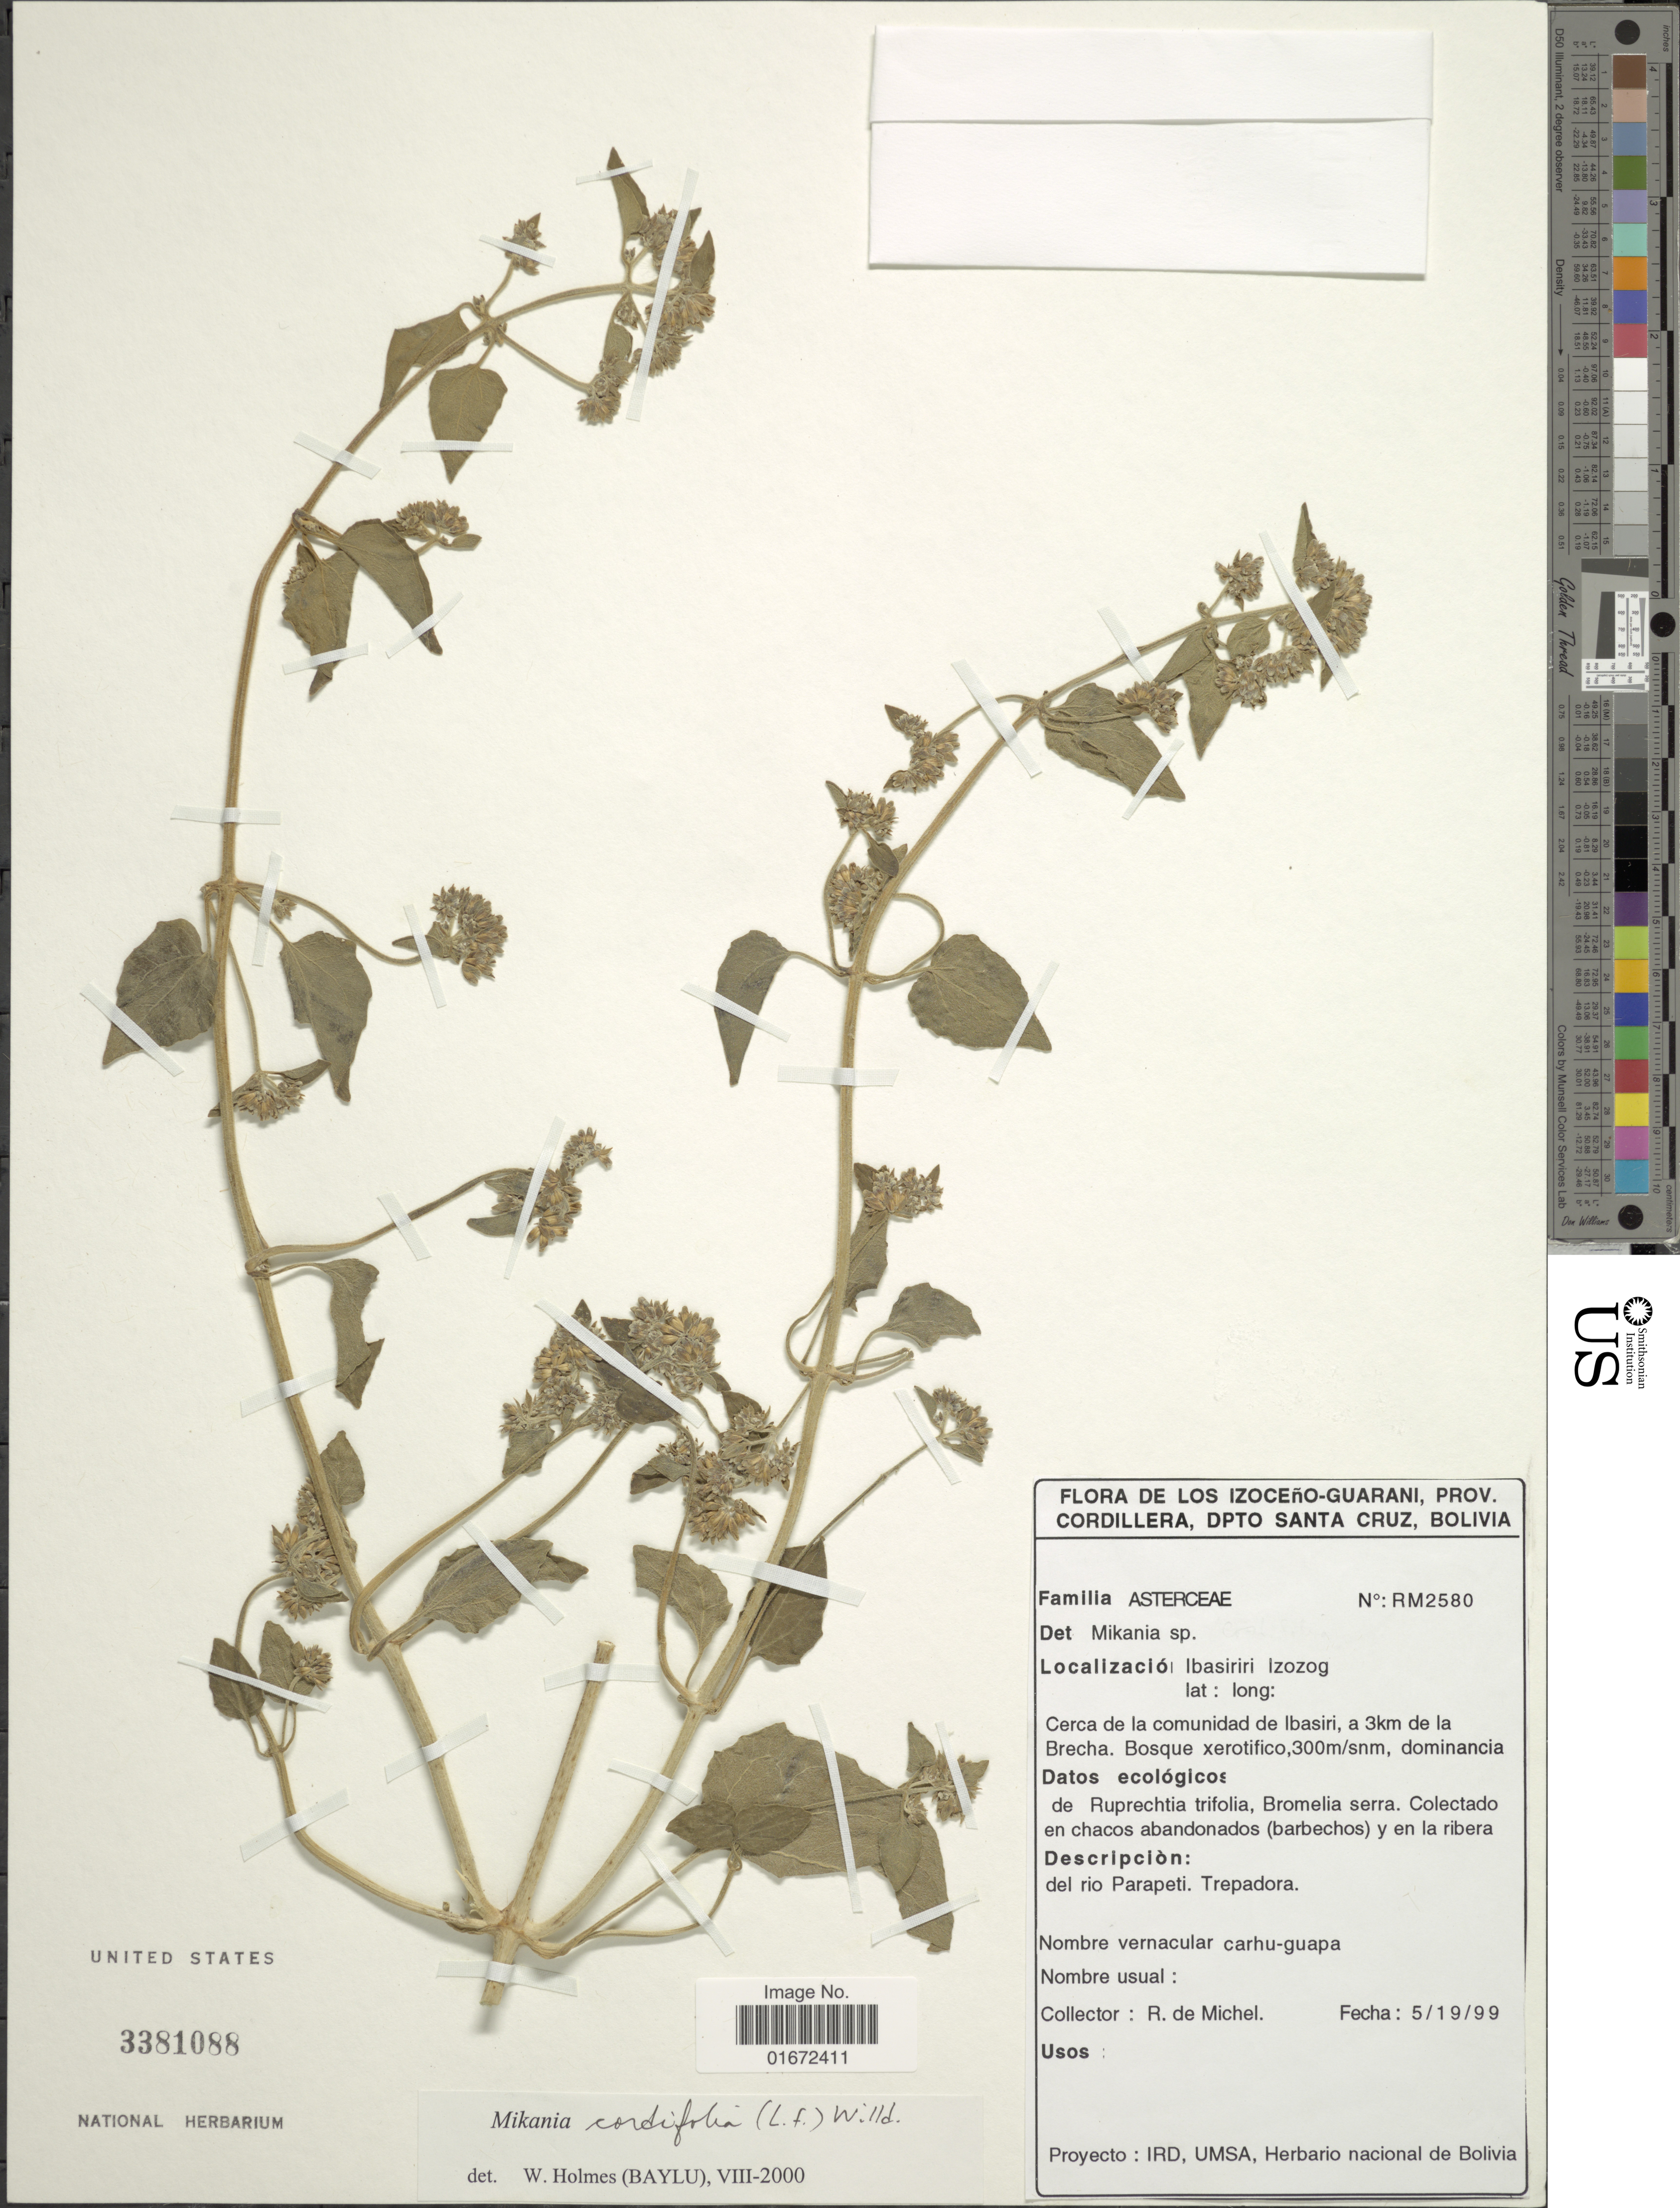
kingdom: Plantae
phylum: Tracheophyta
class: Magnoliopsida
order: Asterales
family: Asteraceae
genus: Mikania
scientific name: Mikania cordifolia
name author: Kunth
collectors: R. d. Michel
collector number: RM2580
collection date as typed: Transcribed d/m/y: 19/5/99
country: Bolivia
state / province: Santa Cruz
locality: Los Izoceño-Guarani, Prov. Cordillera, Dpto Santa Cruz. Cerca de la comunidad de Ibasiri, a 3 km de la Brecha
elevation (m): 300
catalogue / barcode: US 3381088